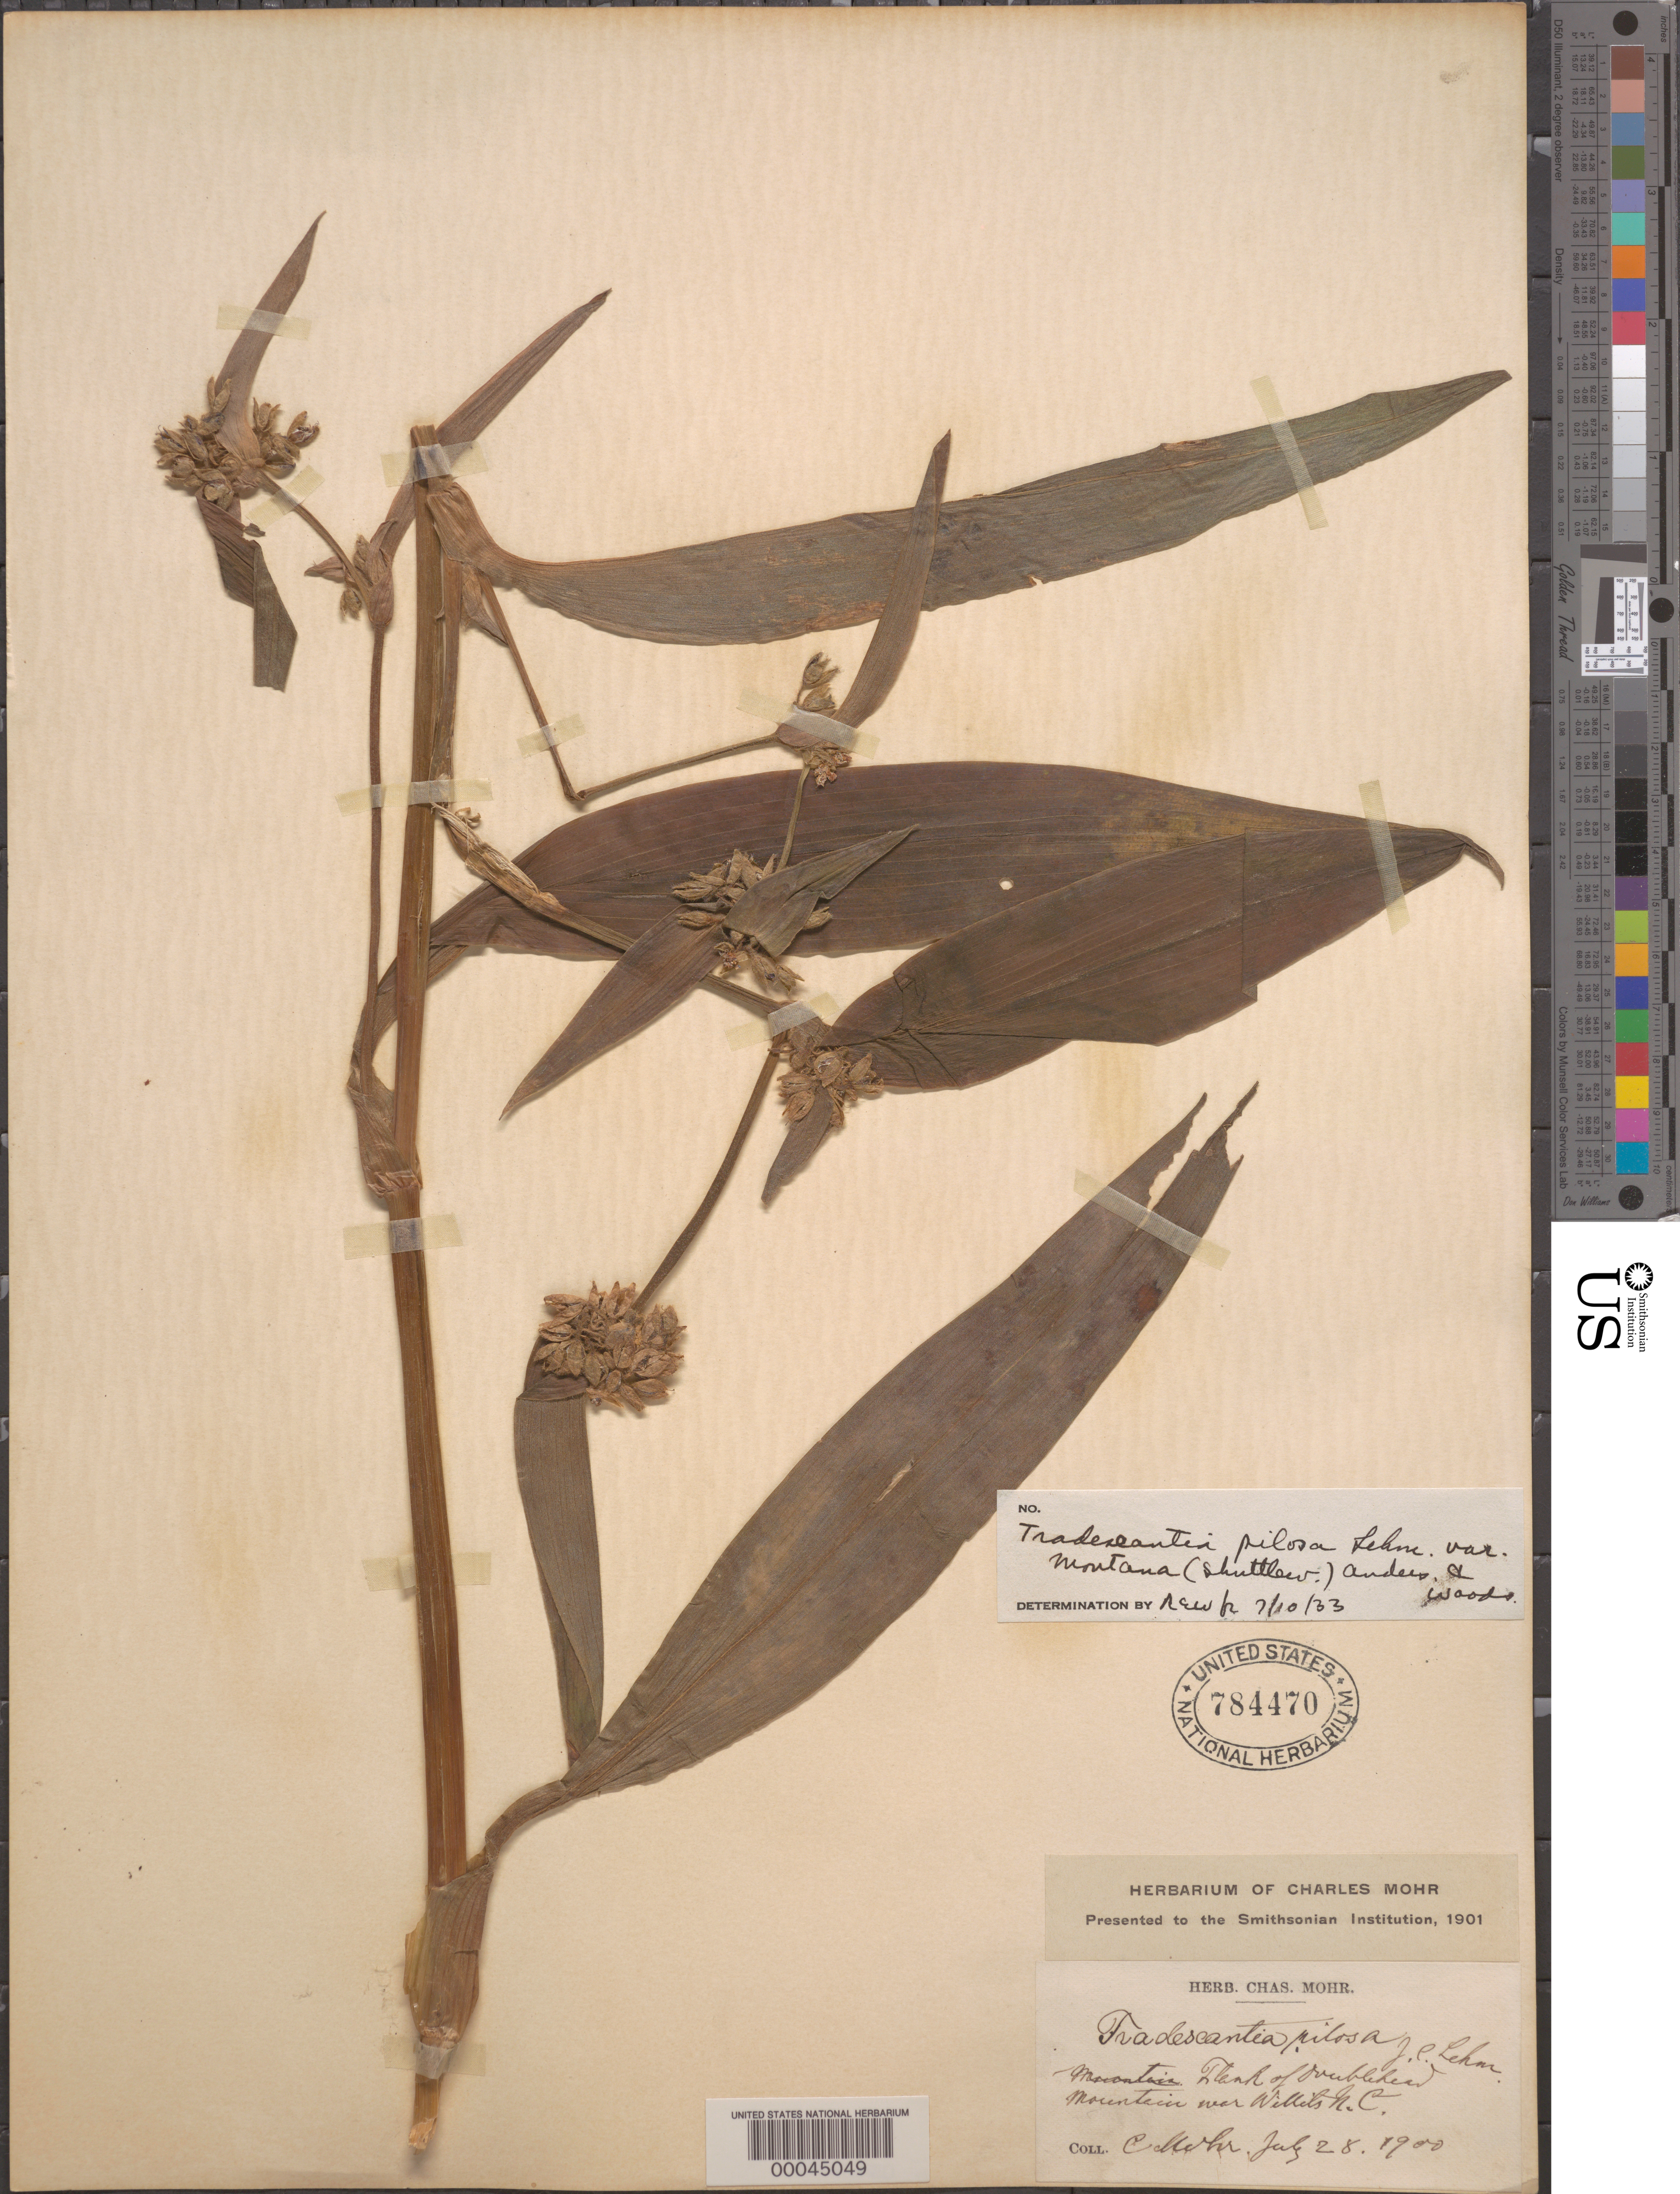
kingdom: Plantae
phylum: Tracheophyta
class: Liliopsida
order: Commelinales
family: Commelinaceae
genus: Tradescantia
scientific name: Tradescantia subaspera var. montana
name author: (Shuttlew. ex Small & Vail) E.S. Anderson & Woodson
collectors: C. T. Mohr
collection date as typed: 28 Jul 1900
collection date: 1900-07-28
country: United States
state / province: North Carolina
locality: Rublehead mountain, near willets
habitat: Mountainside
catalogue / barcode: US 784470